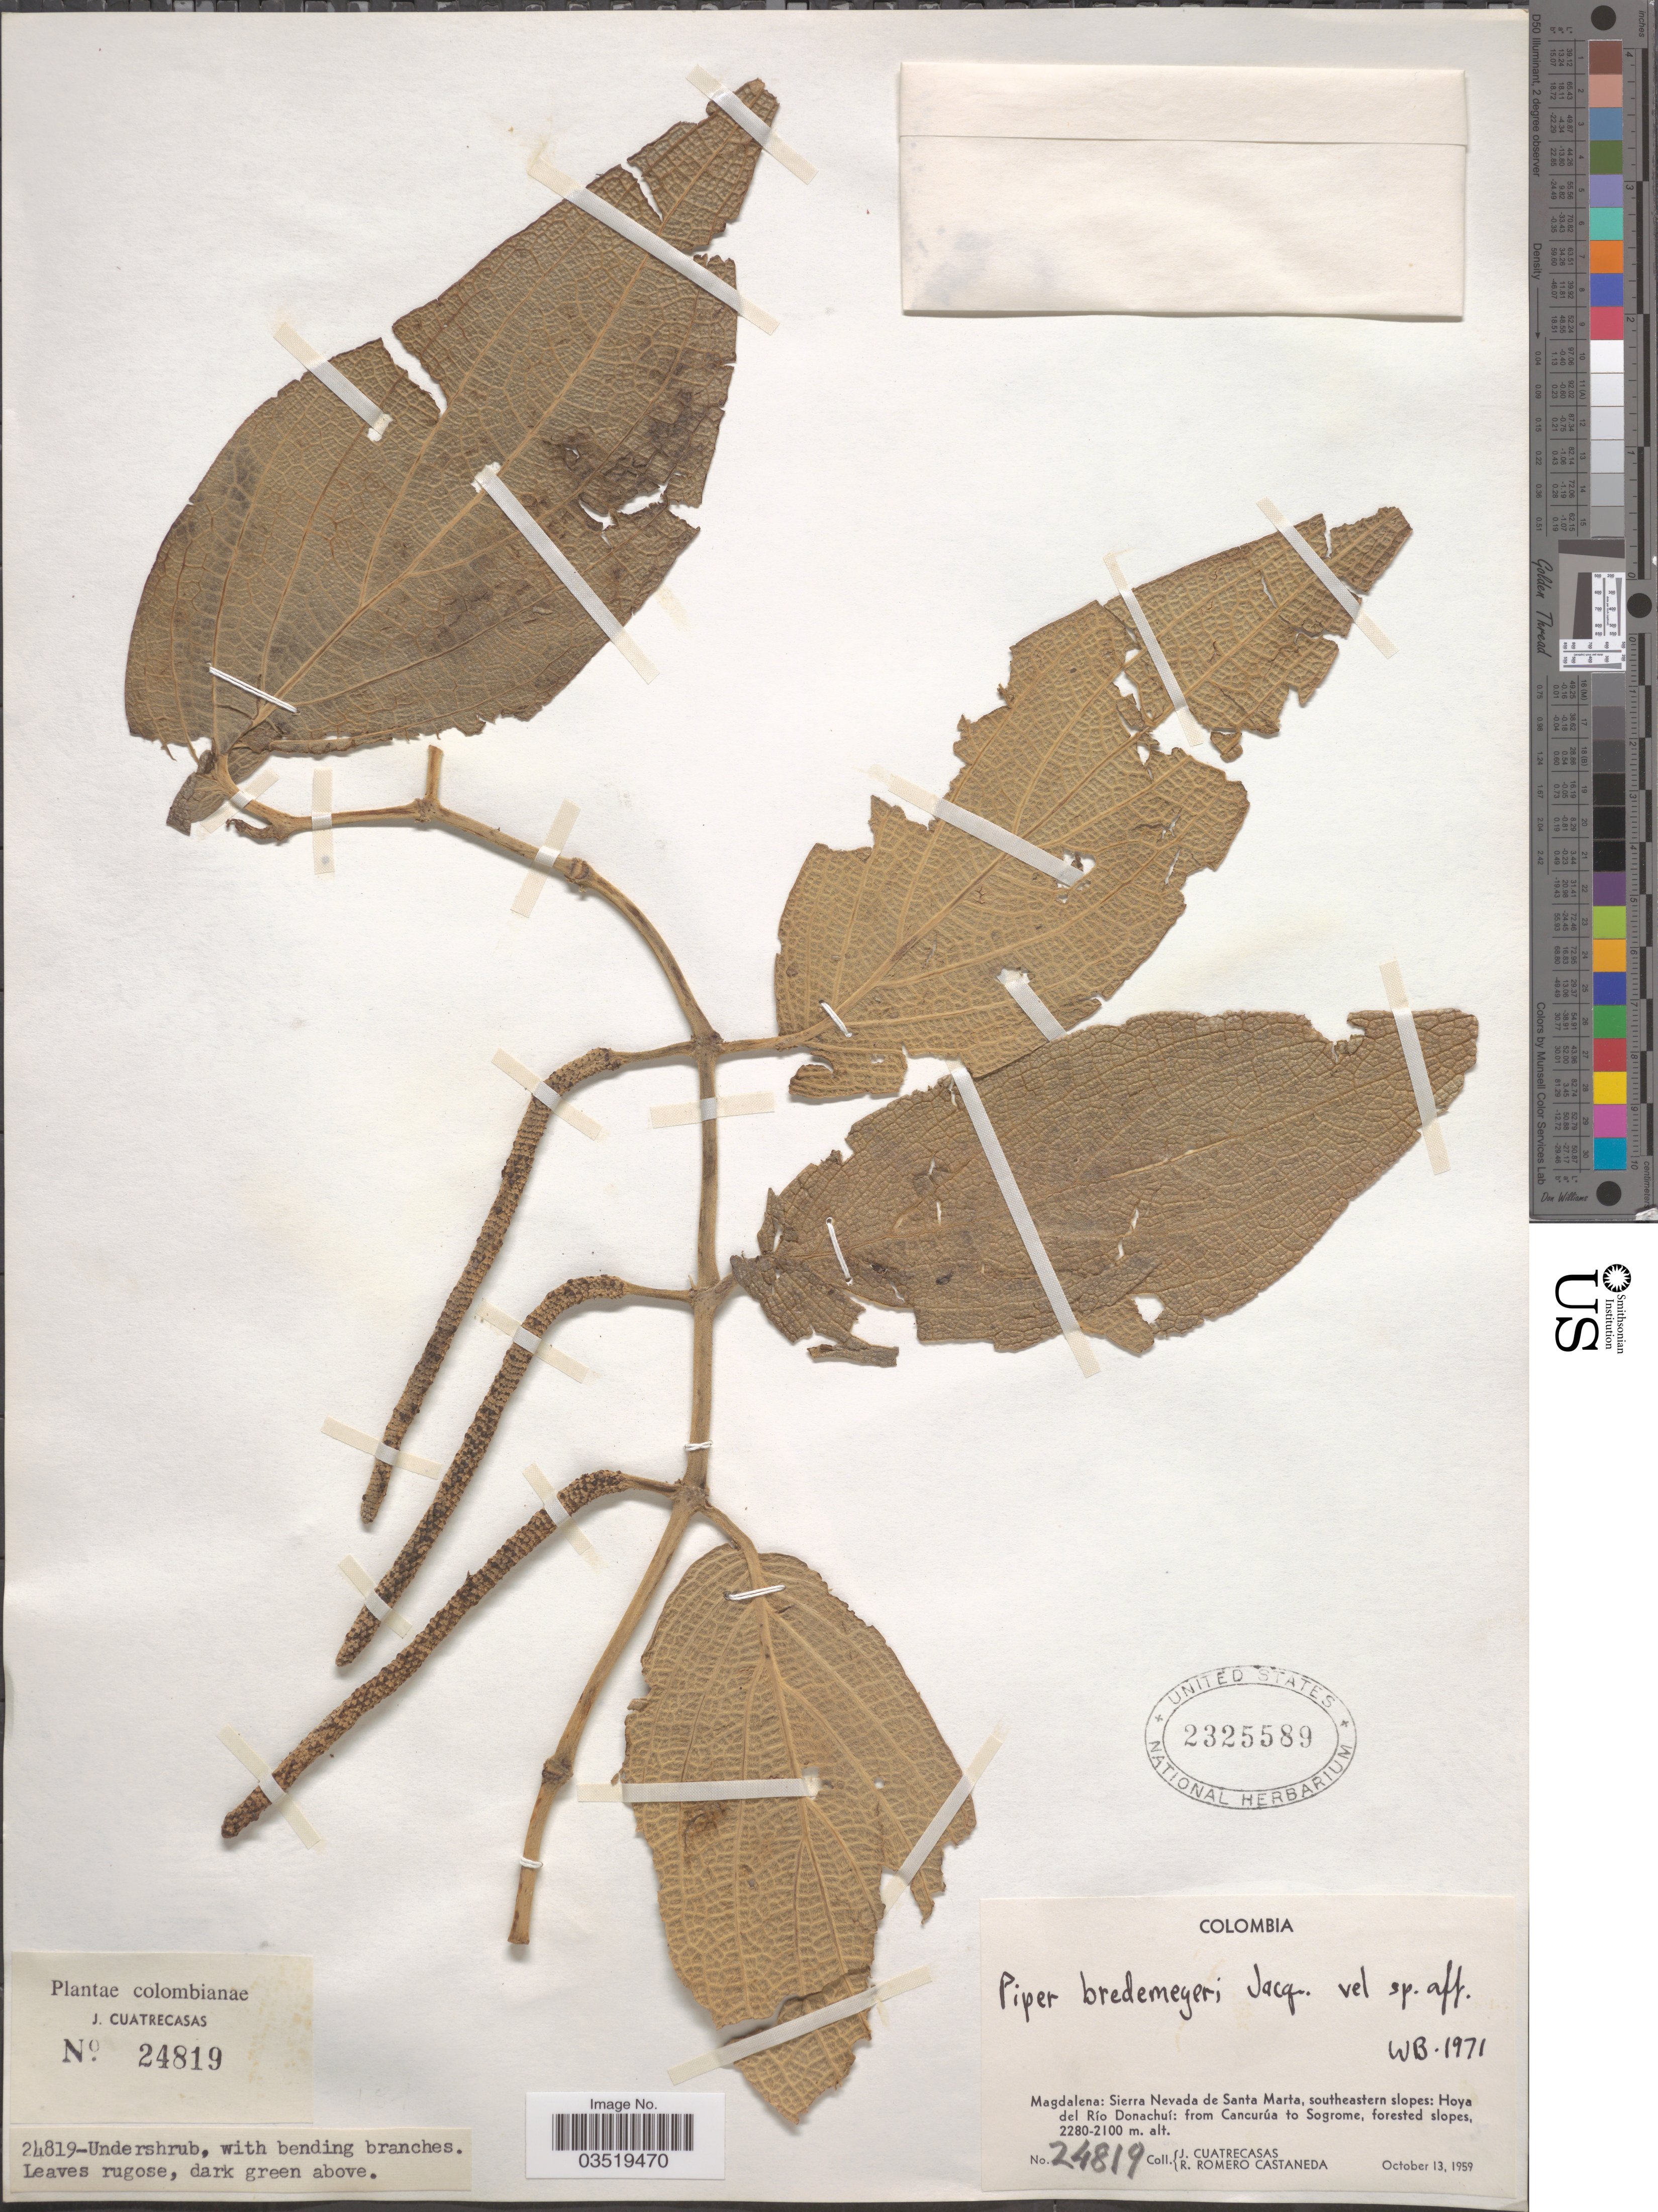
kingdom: Plantae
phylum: Tracheophyta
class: Magnoliopsida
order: Piperales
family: Piperaceae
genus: Piper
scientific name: Piper bredemeyeri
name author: J. Jacq.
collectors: J. Cuatrecasas & R. Romero Castañeda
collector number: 24819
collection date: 1959-10-13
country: Colombia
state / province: Magdalena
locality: Sierra Nevada de Santa Marta, southeastern slopes: Hoya del Río Donachuí: from Cancurúa to Sogrome.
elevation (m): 2100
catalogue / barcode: US 2325589